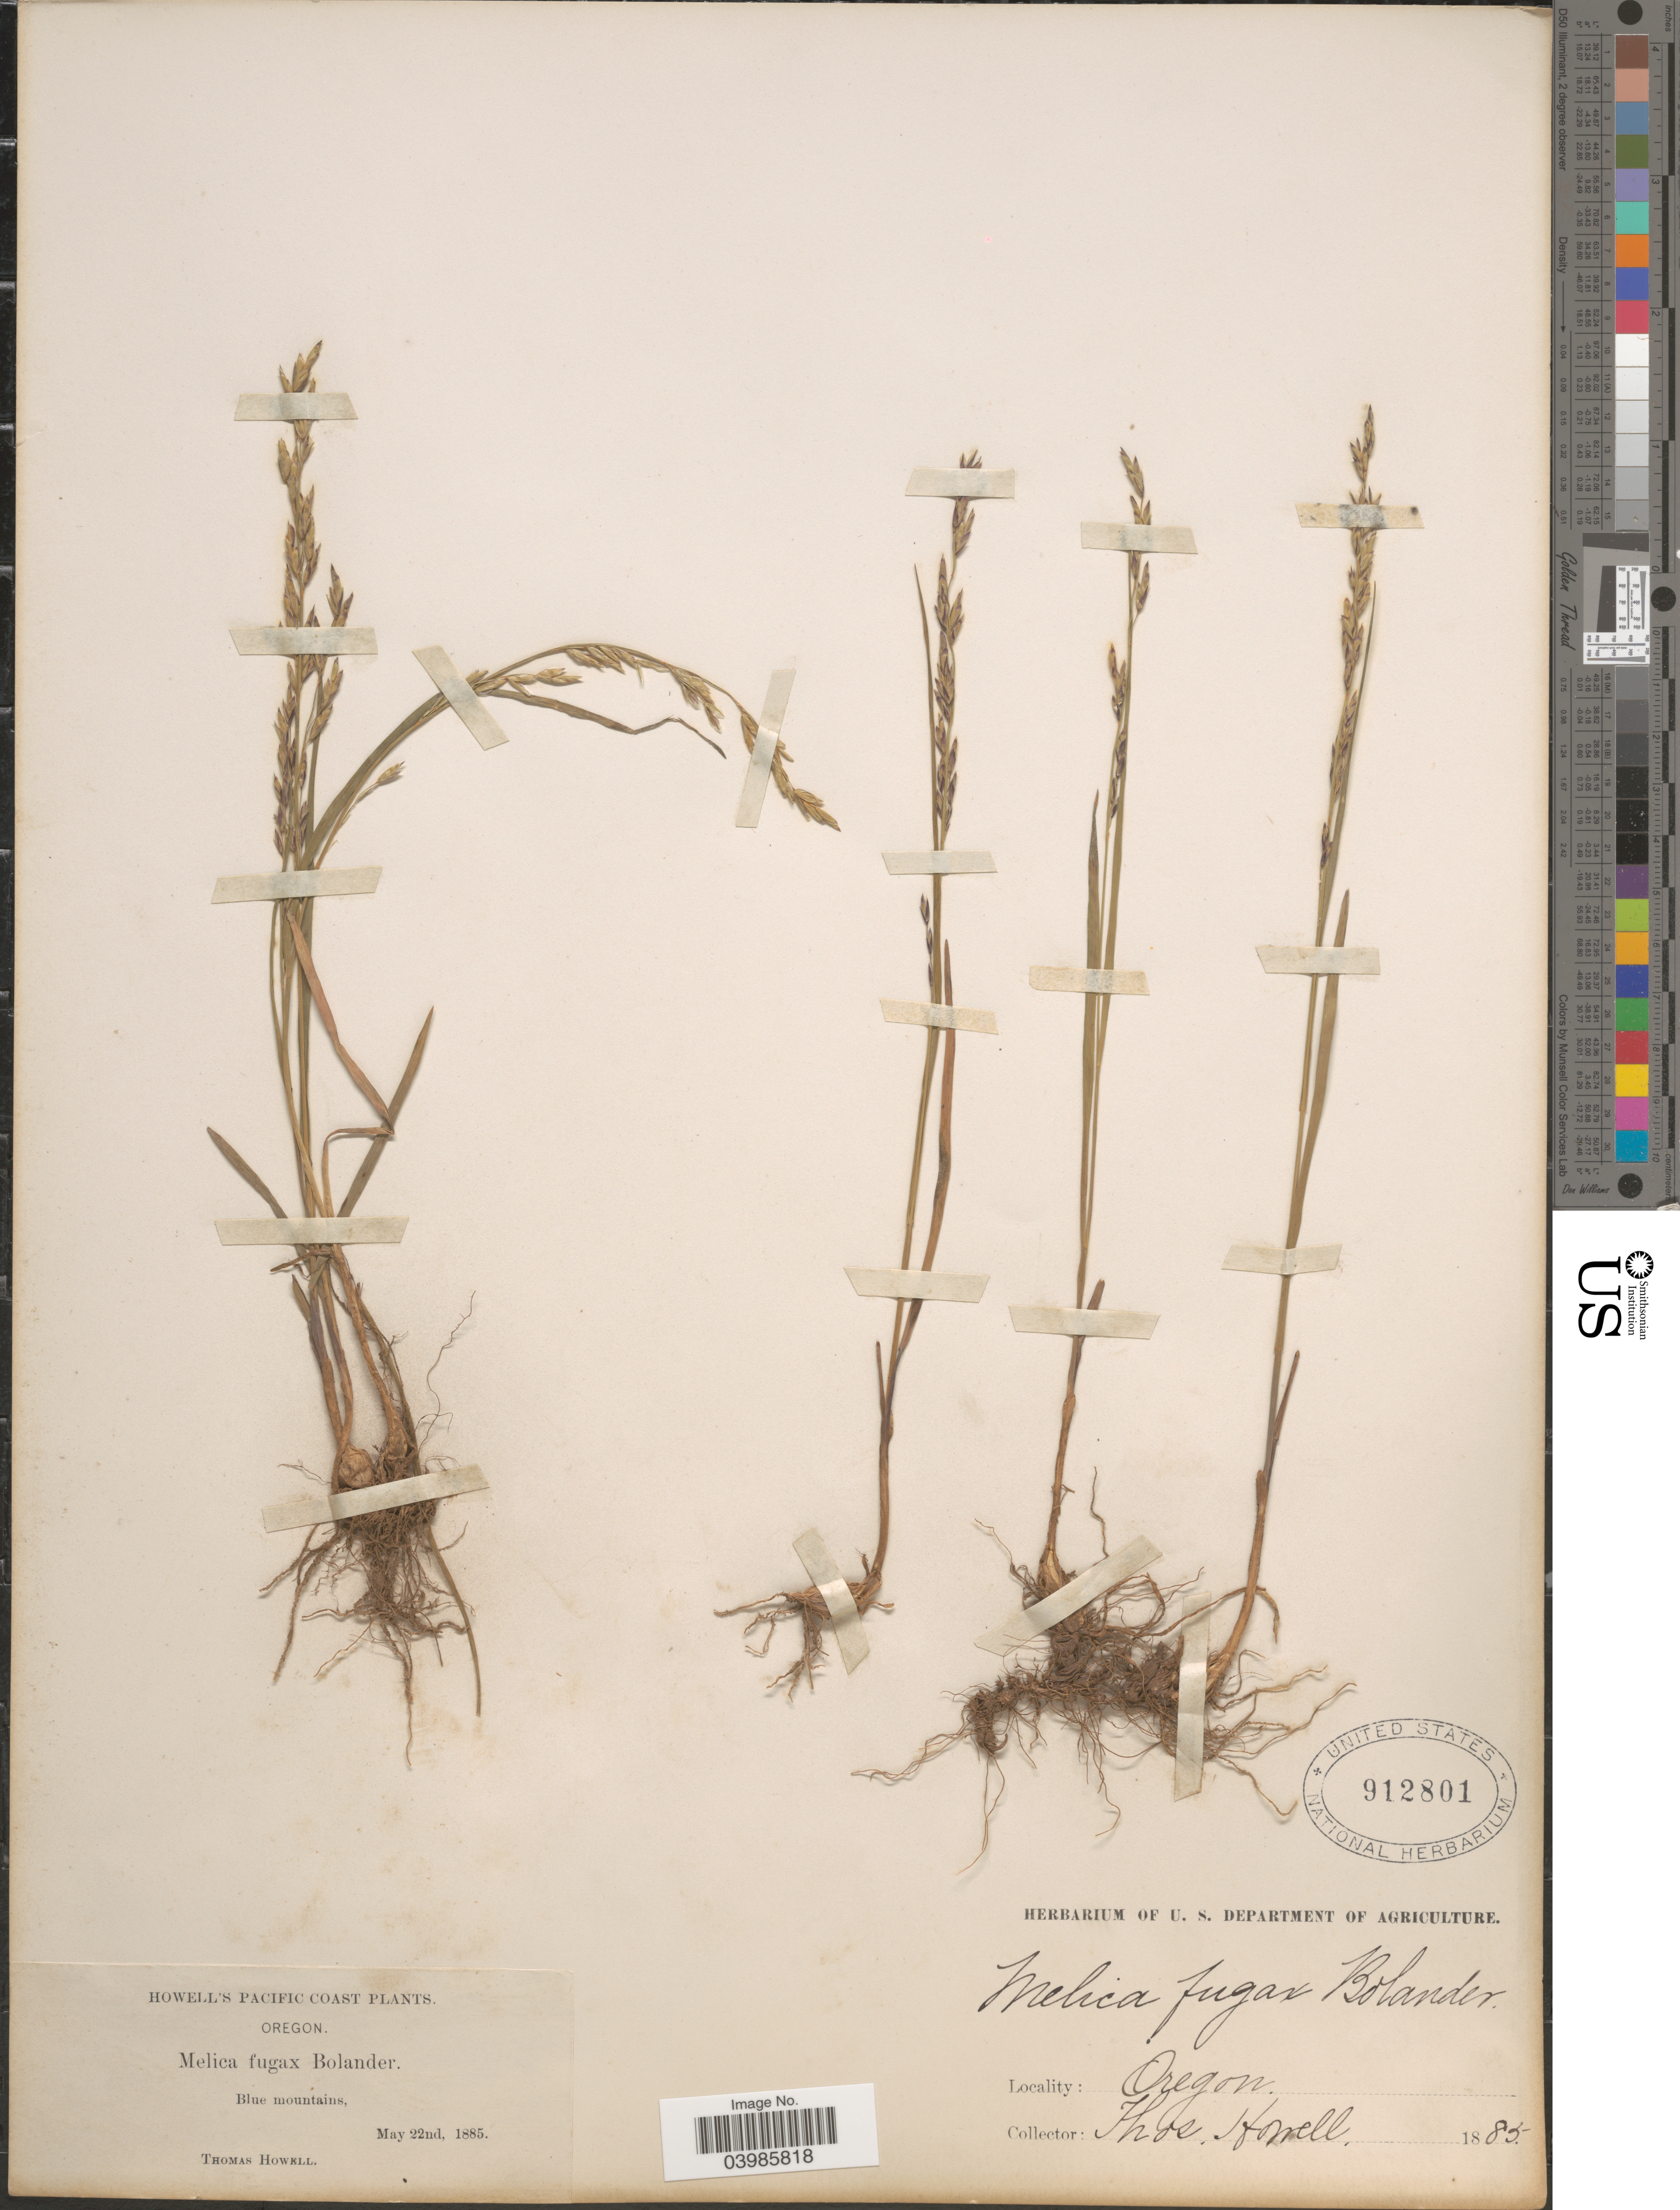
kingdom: Plantae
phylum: Tracheophyta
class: Liliopsida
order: Poales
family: Poaceae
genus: Melica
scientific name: Melica fugax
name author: Bol.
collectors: T. Howell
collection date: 1885-05-22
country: United States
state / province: Oregon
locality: Pacific Coast. Blue mountains.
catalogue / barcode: US 912801